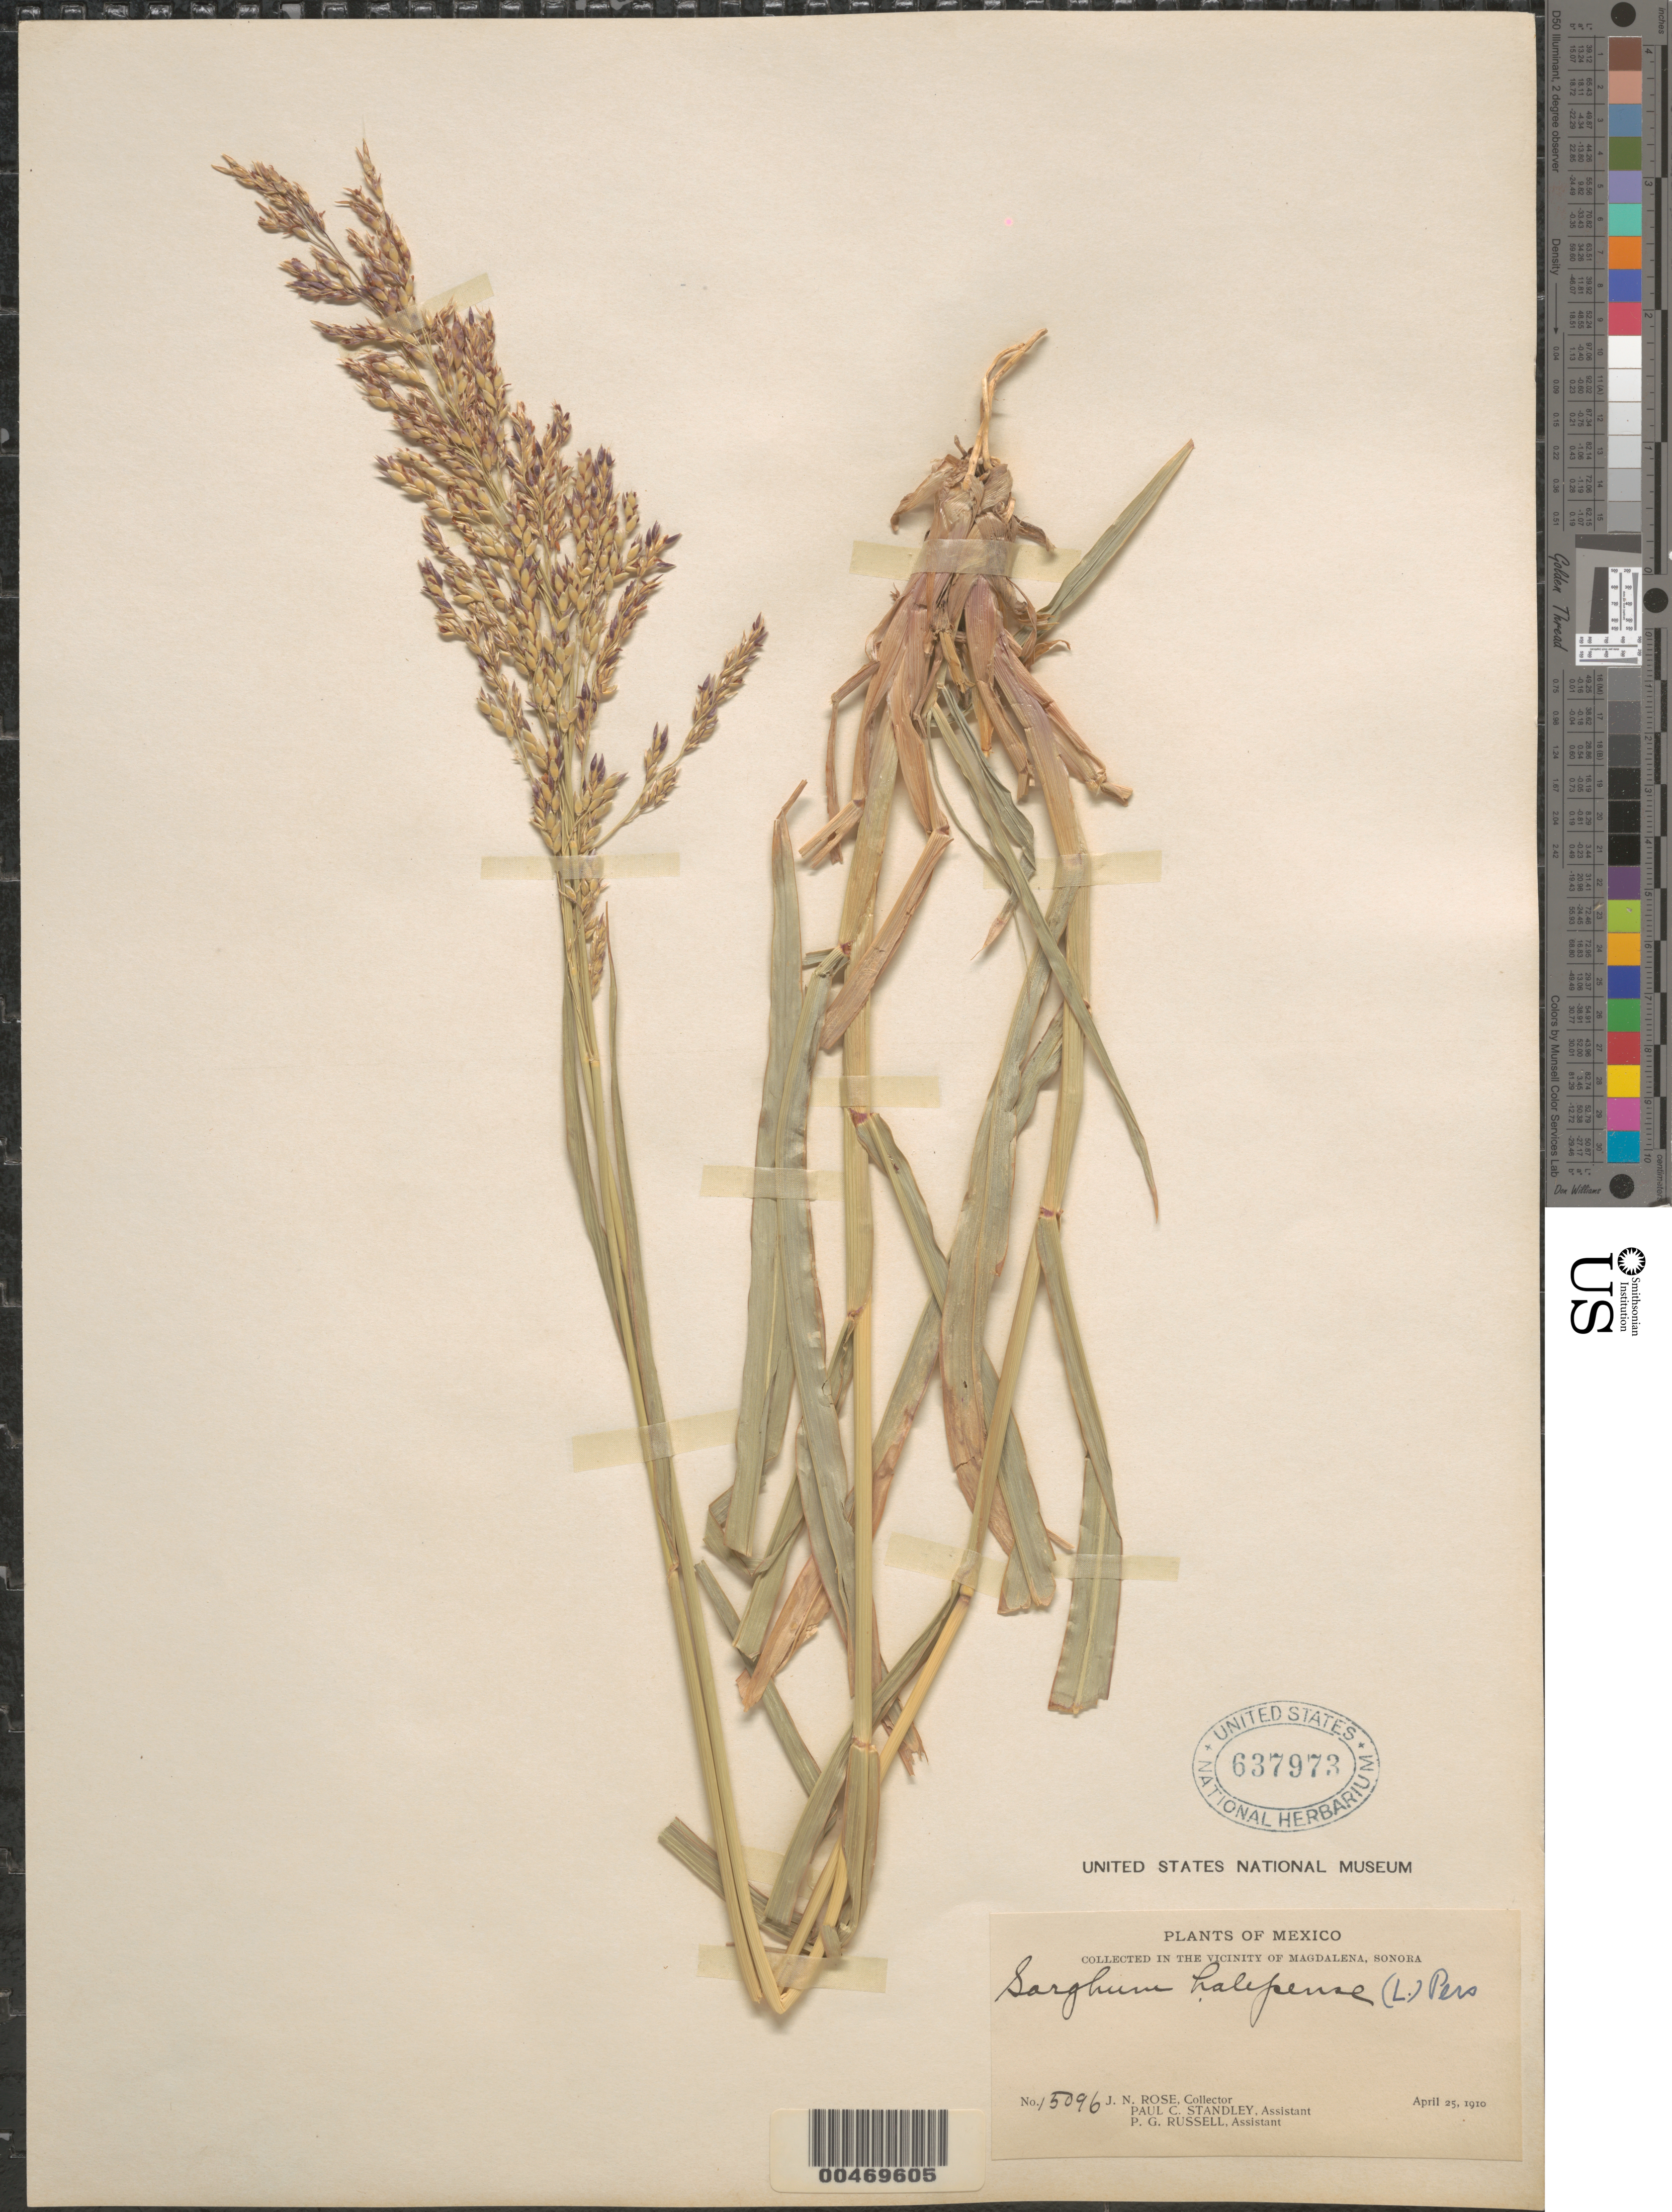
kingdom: Plantae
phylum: Tracheophyta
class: Liliopsida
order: Poales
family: Poaceae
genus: Sorghum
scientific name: Sorghum halepense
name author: (L.) Pers.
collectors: J. N. Rose, P. C. Standley & P. G. Russell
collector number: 15096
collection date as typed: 25 Apr 1910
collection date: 1910-04-25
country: Mexico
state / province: Sonora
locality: Vicinity of Magdalena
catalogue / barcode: US 637973